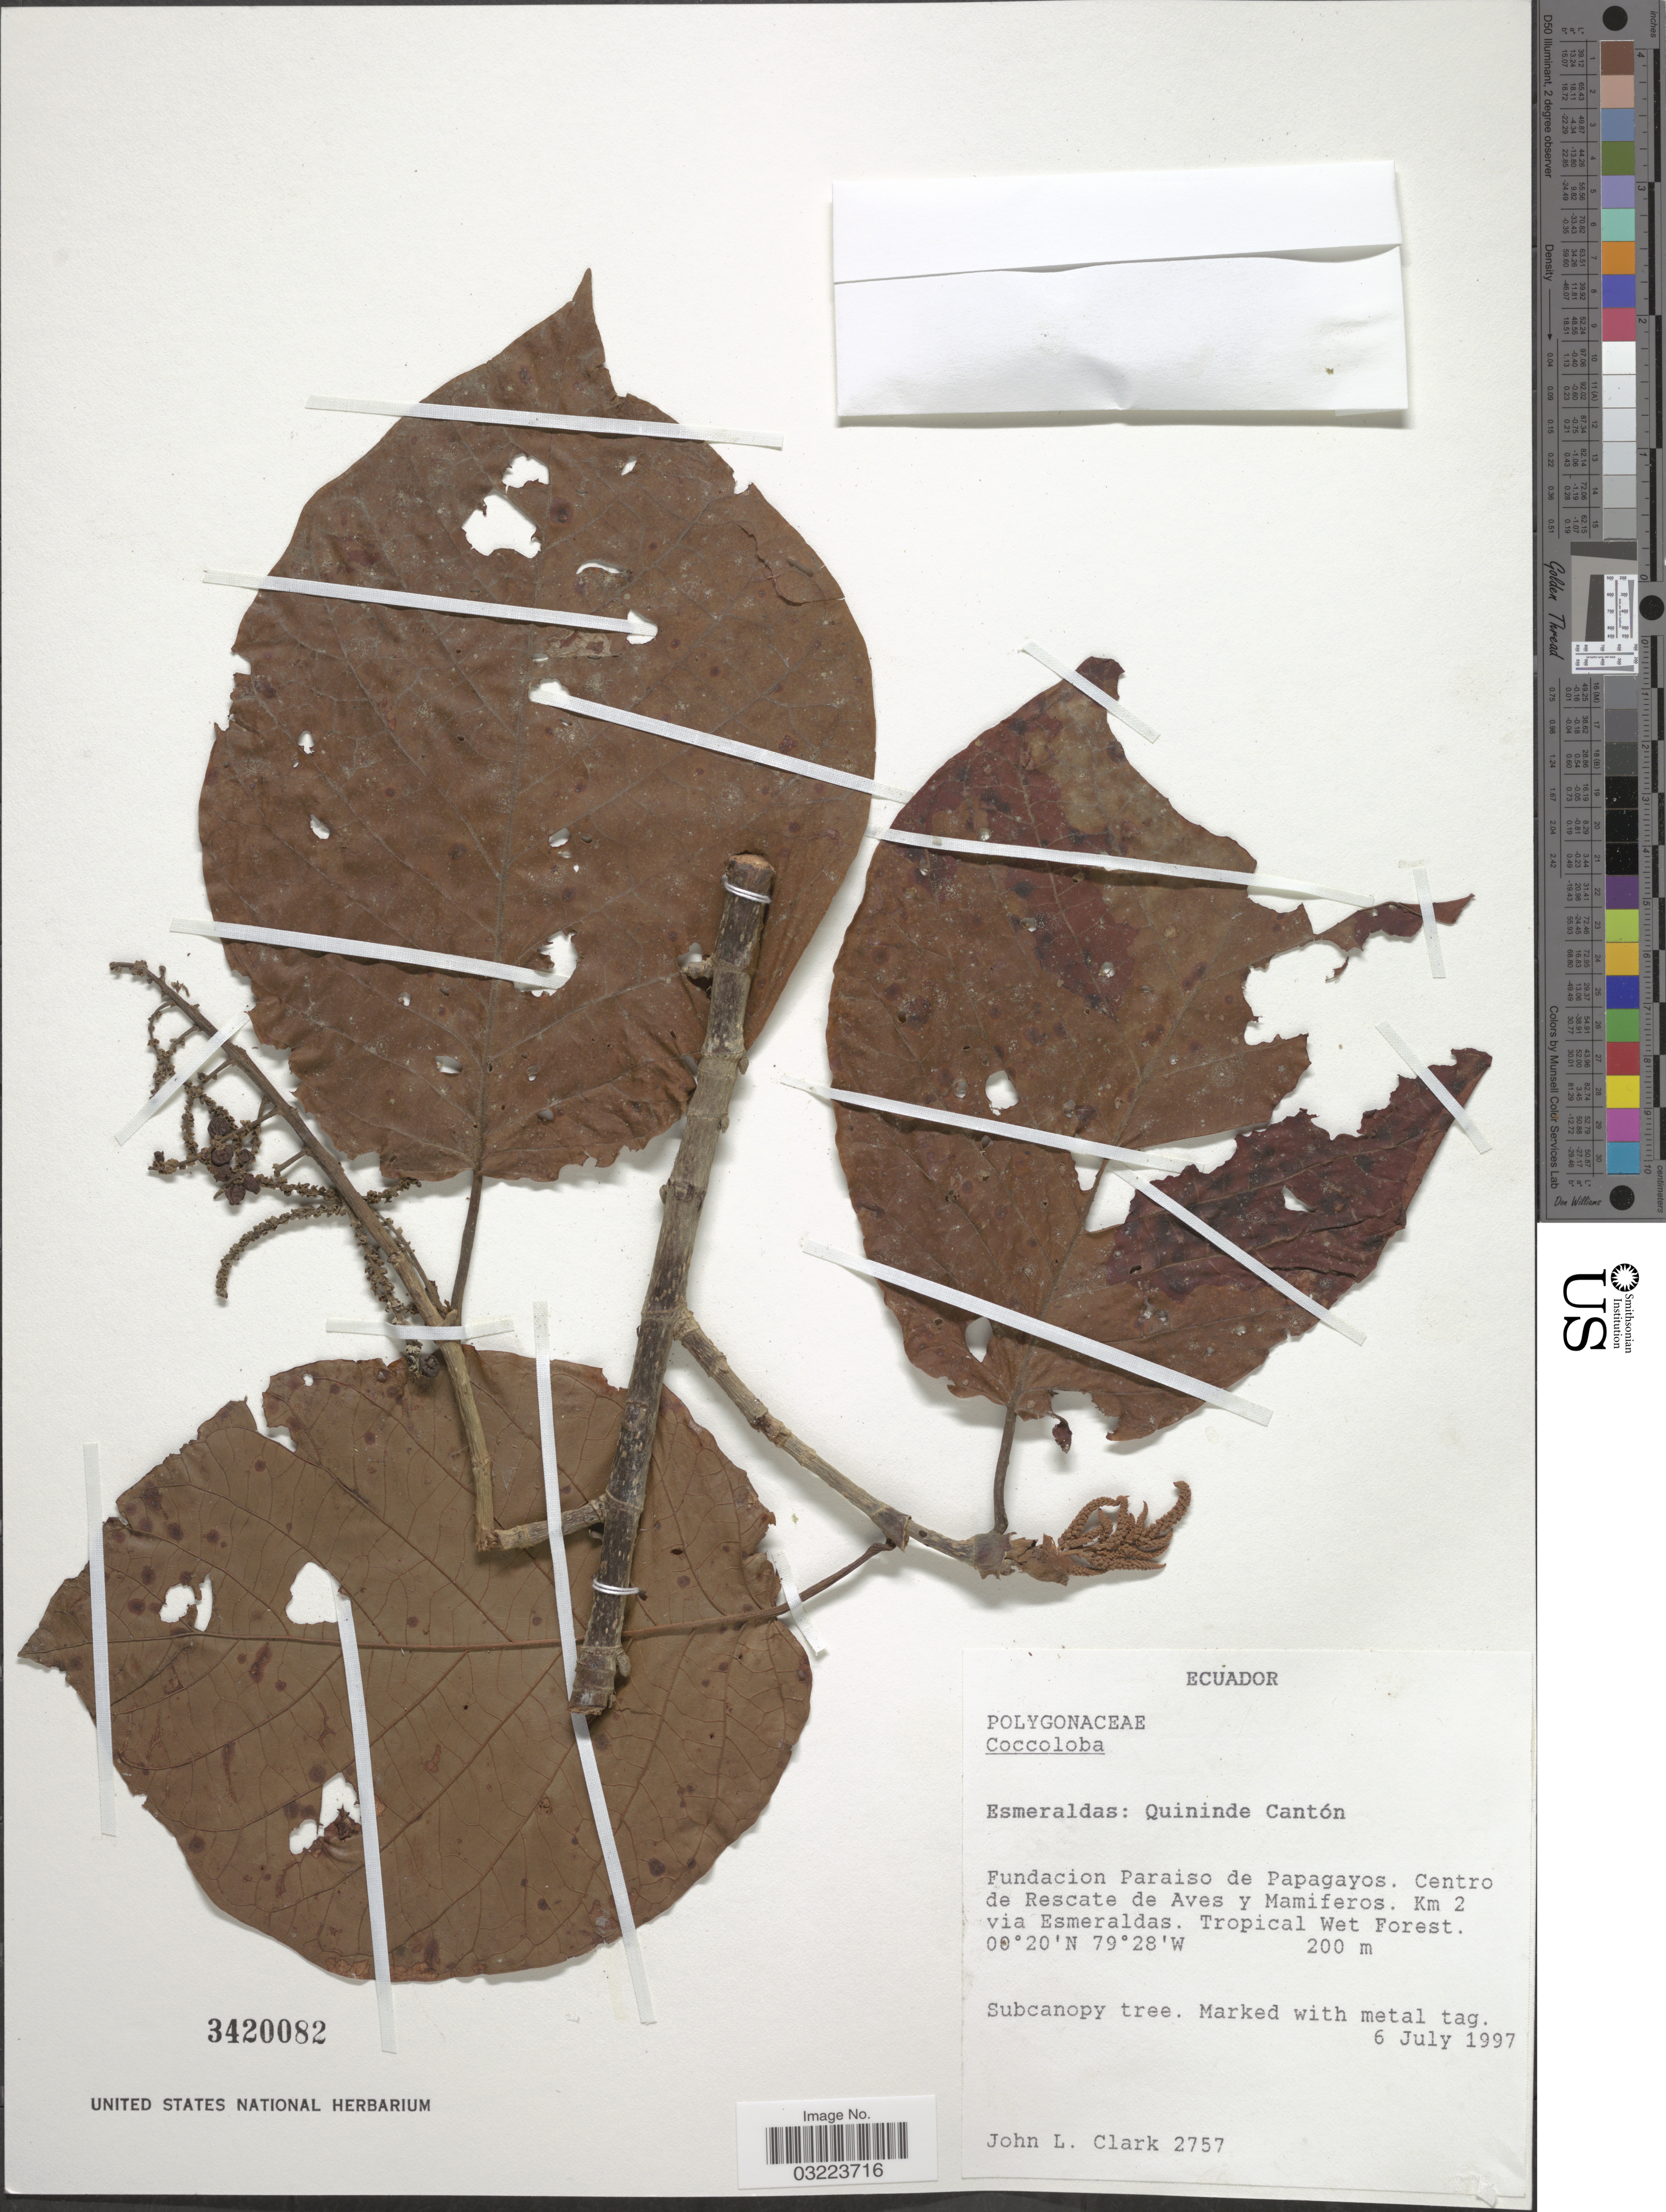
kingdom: Plantae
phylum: Tracheophyta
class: Magnoliopsida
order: Caryophyllales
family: Polygonaceae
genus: Coccoloba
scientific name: Coccoloba sp.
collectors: J. L. Clark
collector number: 2757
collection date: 1997-07-06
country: Ecuador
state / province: Esmeraldas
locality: Quininde Cantón. Fundacion Paraiso de Papagayos. Centro de Rescate de Aves y Mamiferos. Km. 2 via Esmeraldas.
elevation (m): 200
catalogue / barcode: US 3420082